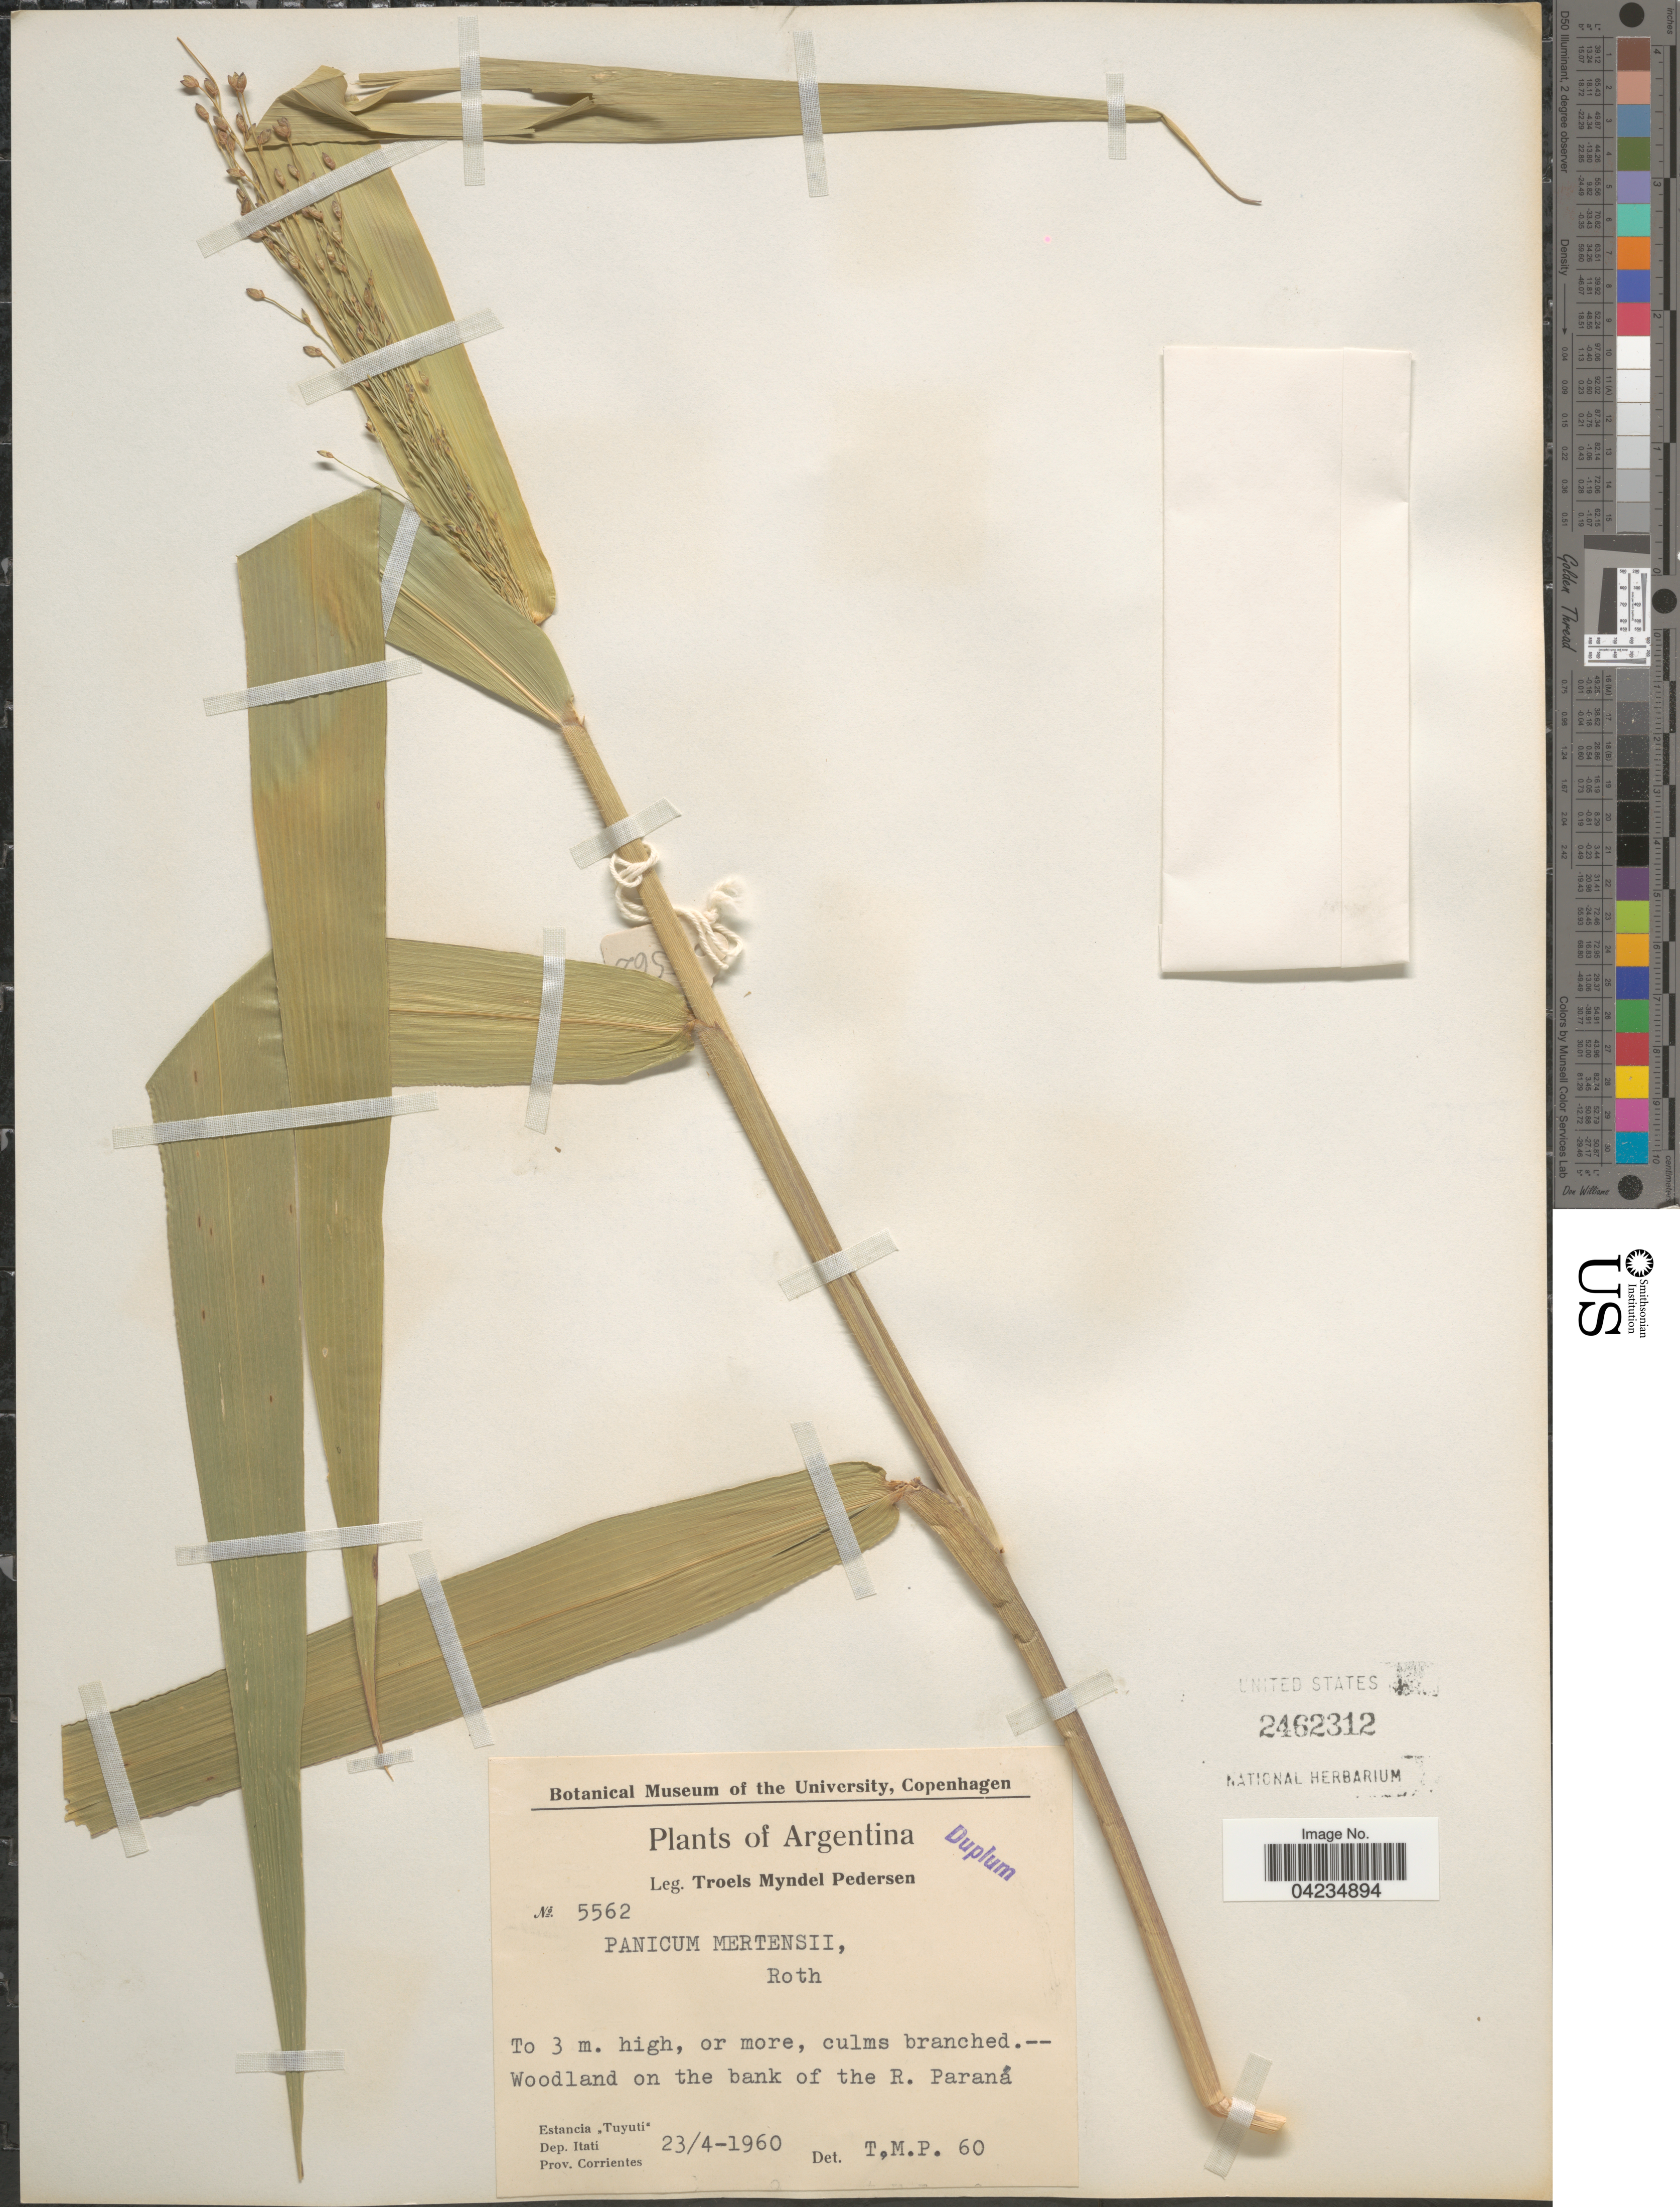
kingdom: Plantae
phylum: Tracheophyta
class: Liliopsida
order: Poales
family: Poaceae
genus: Stephostachys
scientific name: Stephostachys mertensii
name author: (Roth) Zuloaga & Marrone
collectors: T. Pederson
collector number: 5562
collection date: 1960-04-23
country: Argentina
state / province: Corrientes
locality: Woodland on the bank of the R. Paraná. Estancia "Tuyuti". Dep. Itati.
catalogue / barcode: US 2462312